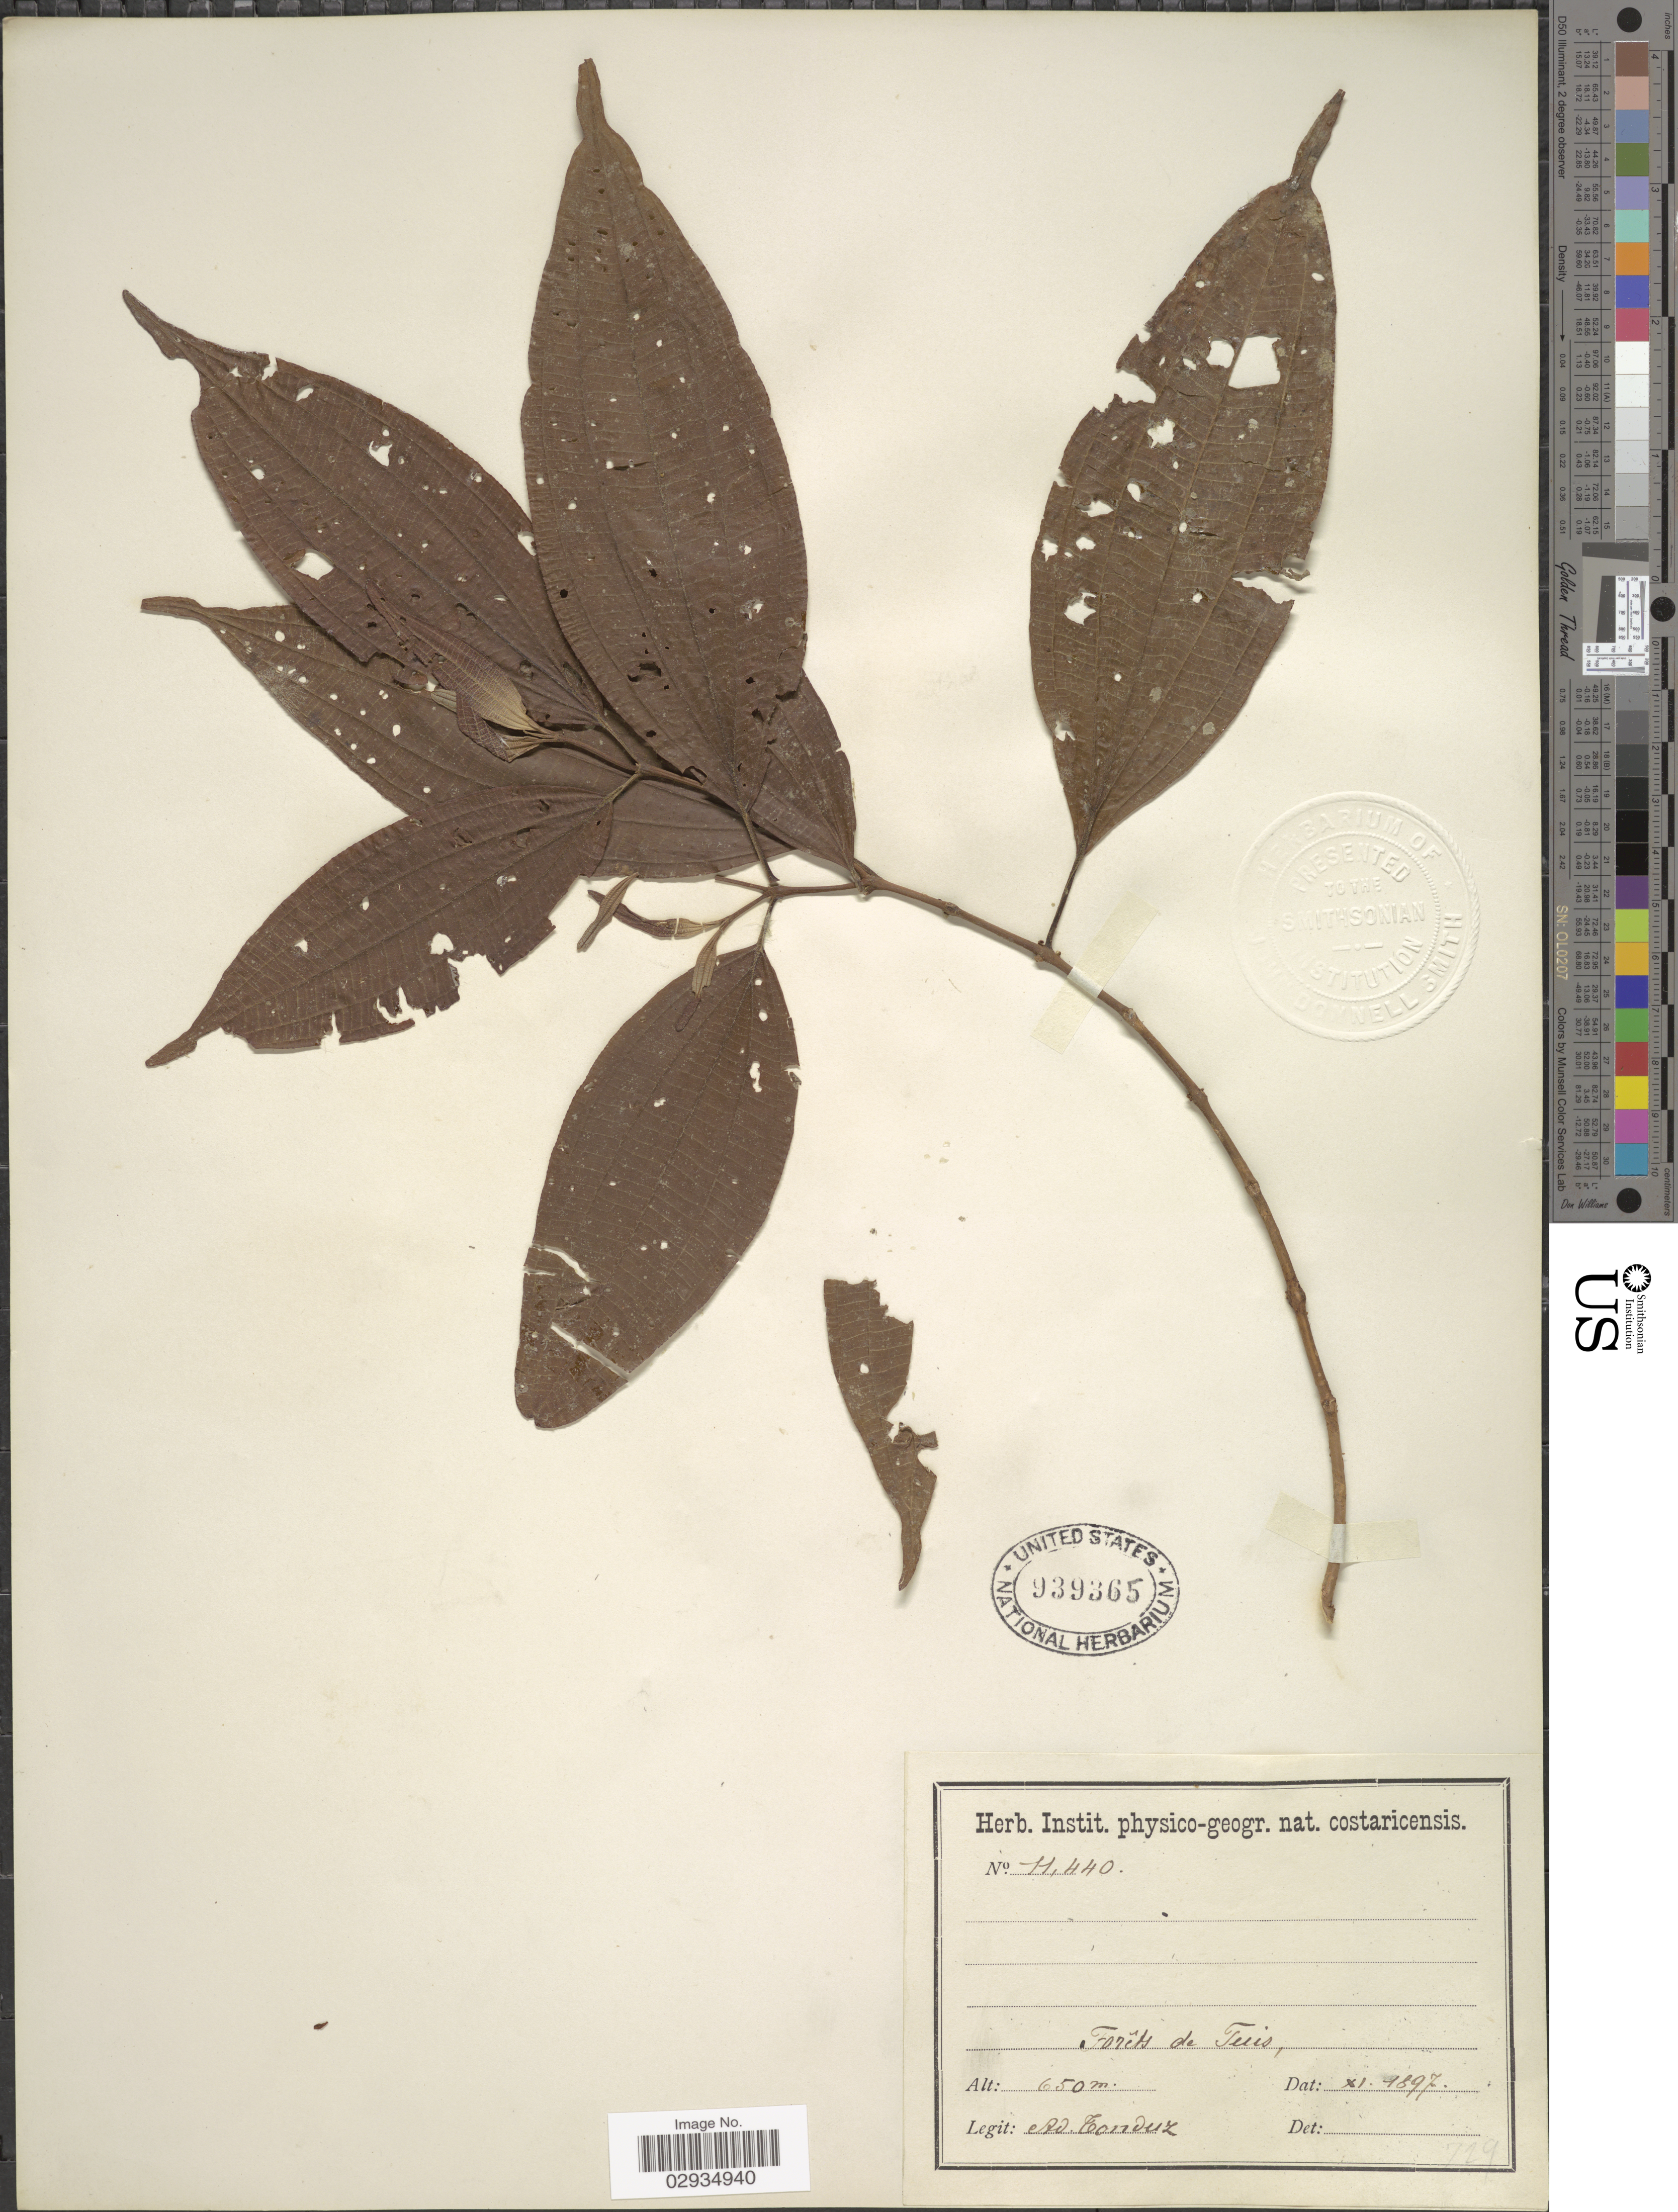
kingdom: Plantae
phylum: Tracheophyta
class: Magnoliopsida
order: Myrtales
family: Melastomataceae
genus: Miconia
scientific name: Miconia lonchophylla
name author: Naudin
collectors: A. Tonduz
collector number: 11440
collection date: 1897-11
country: Costa Rica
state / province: Cartago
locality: Forêts de Tuis.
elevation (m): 650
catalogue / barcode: US 939365